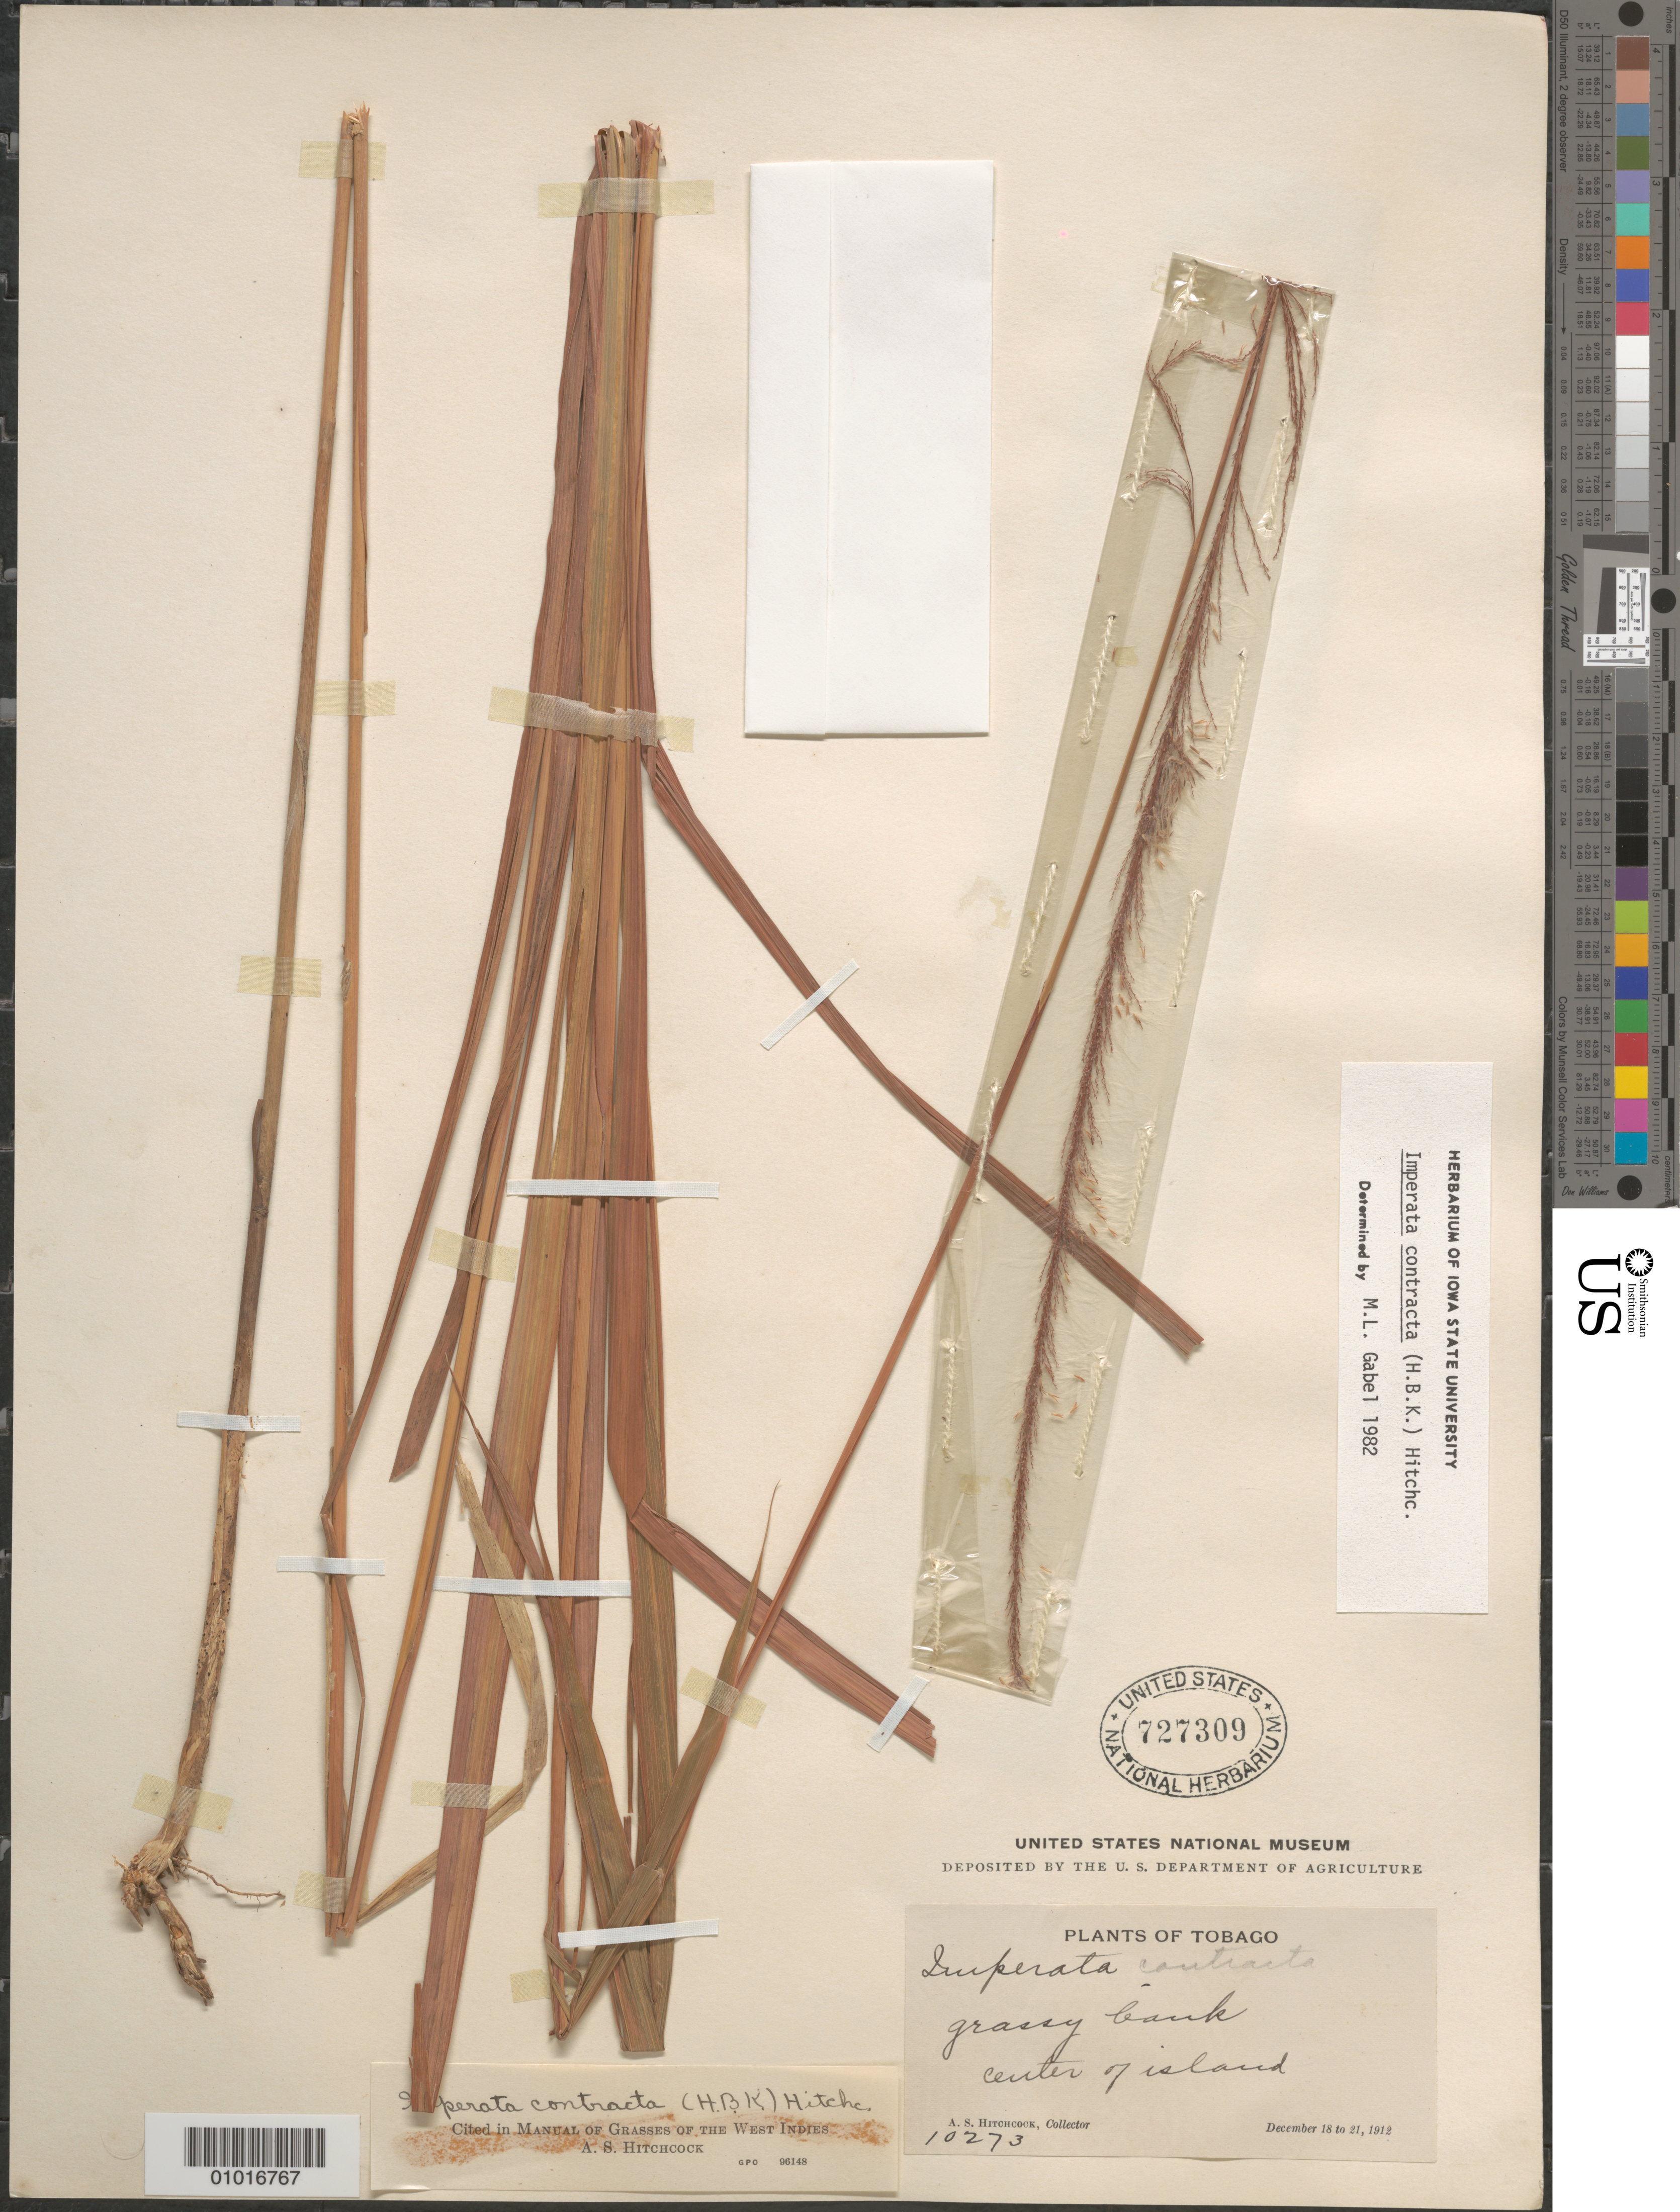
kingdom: Plantae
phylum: Tracheophyta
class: Liliopsida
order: Poales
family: Poaceae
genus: Imperata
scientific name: Imperata contracta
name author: (Kunth) Hitchc.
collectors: A. S. Hitchcock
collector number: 10273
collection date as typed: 18 Dec 1912 to 21 Dec 1912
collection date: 1912-12-18/1912-12-21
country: Trinidad and Tobago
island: Tobago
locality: Near center of Island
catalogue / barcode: US 727309